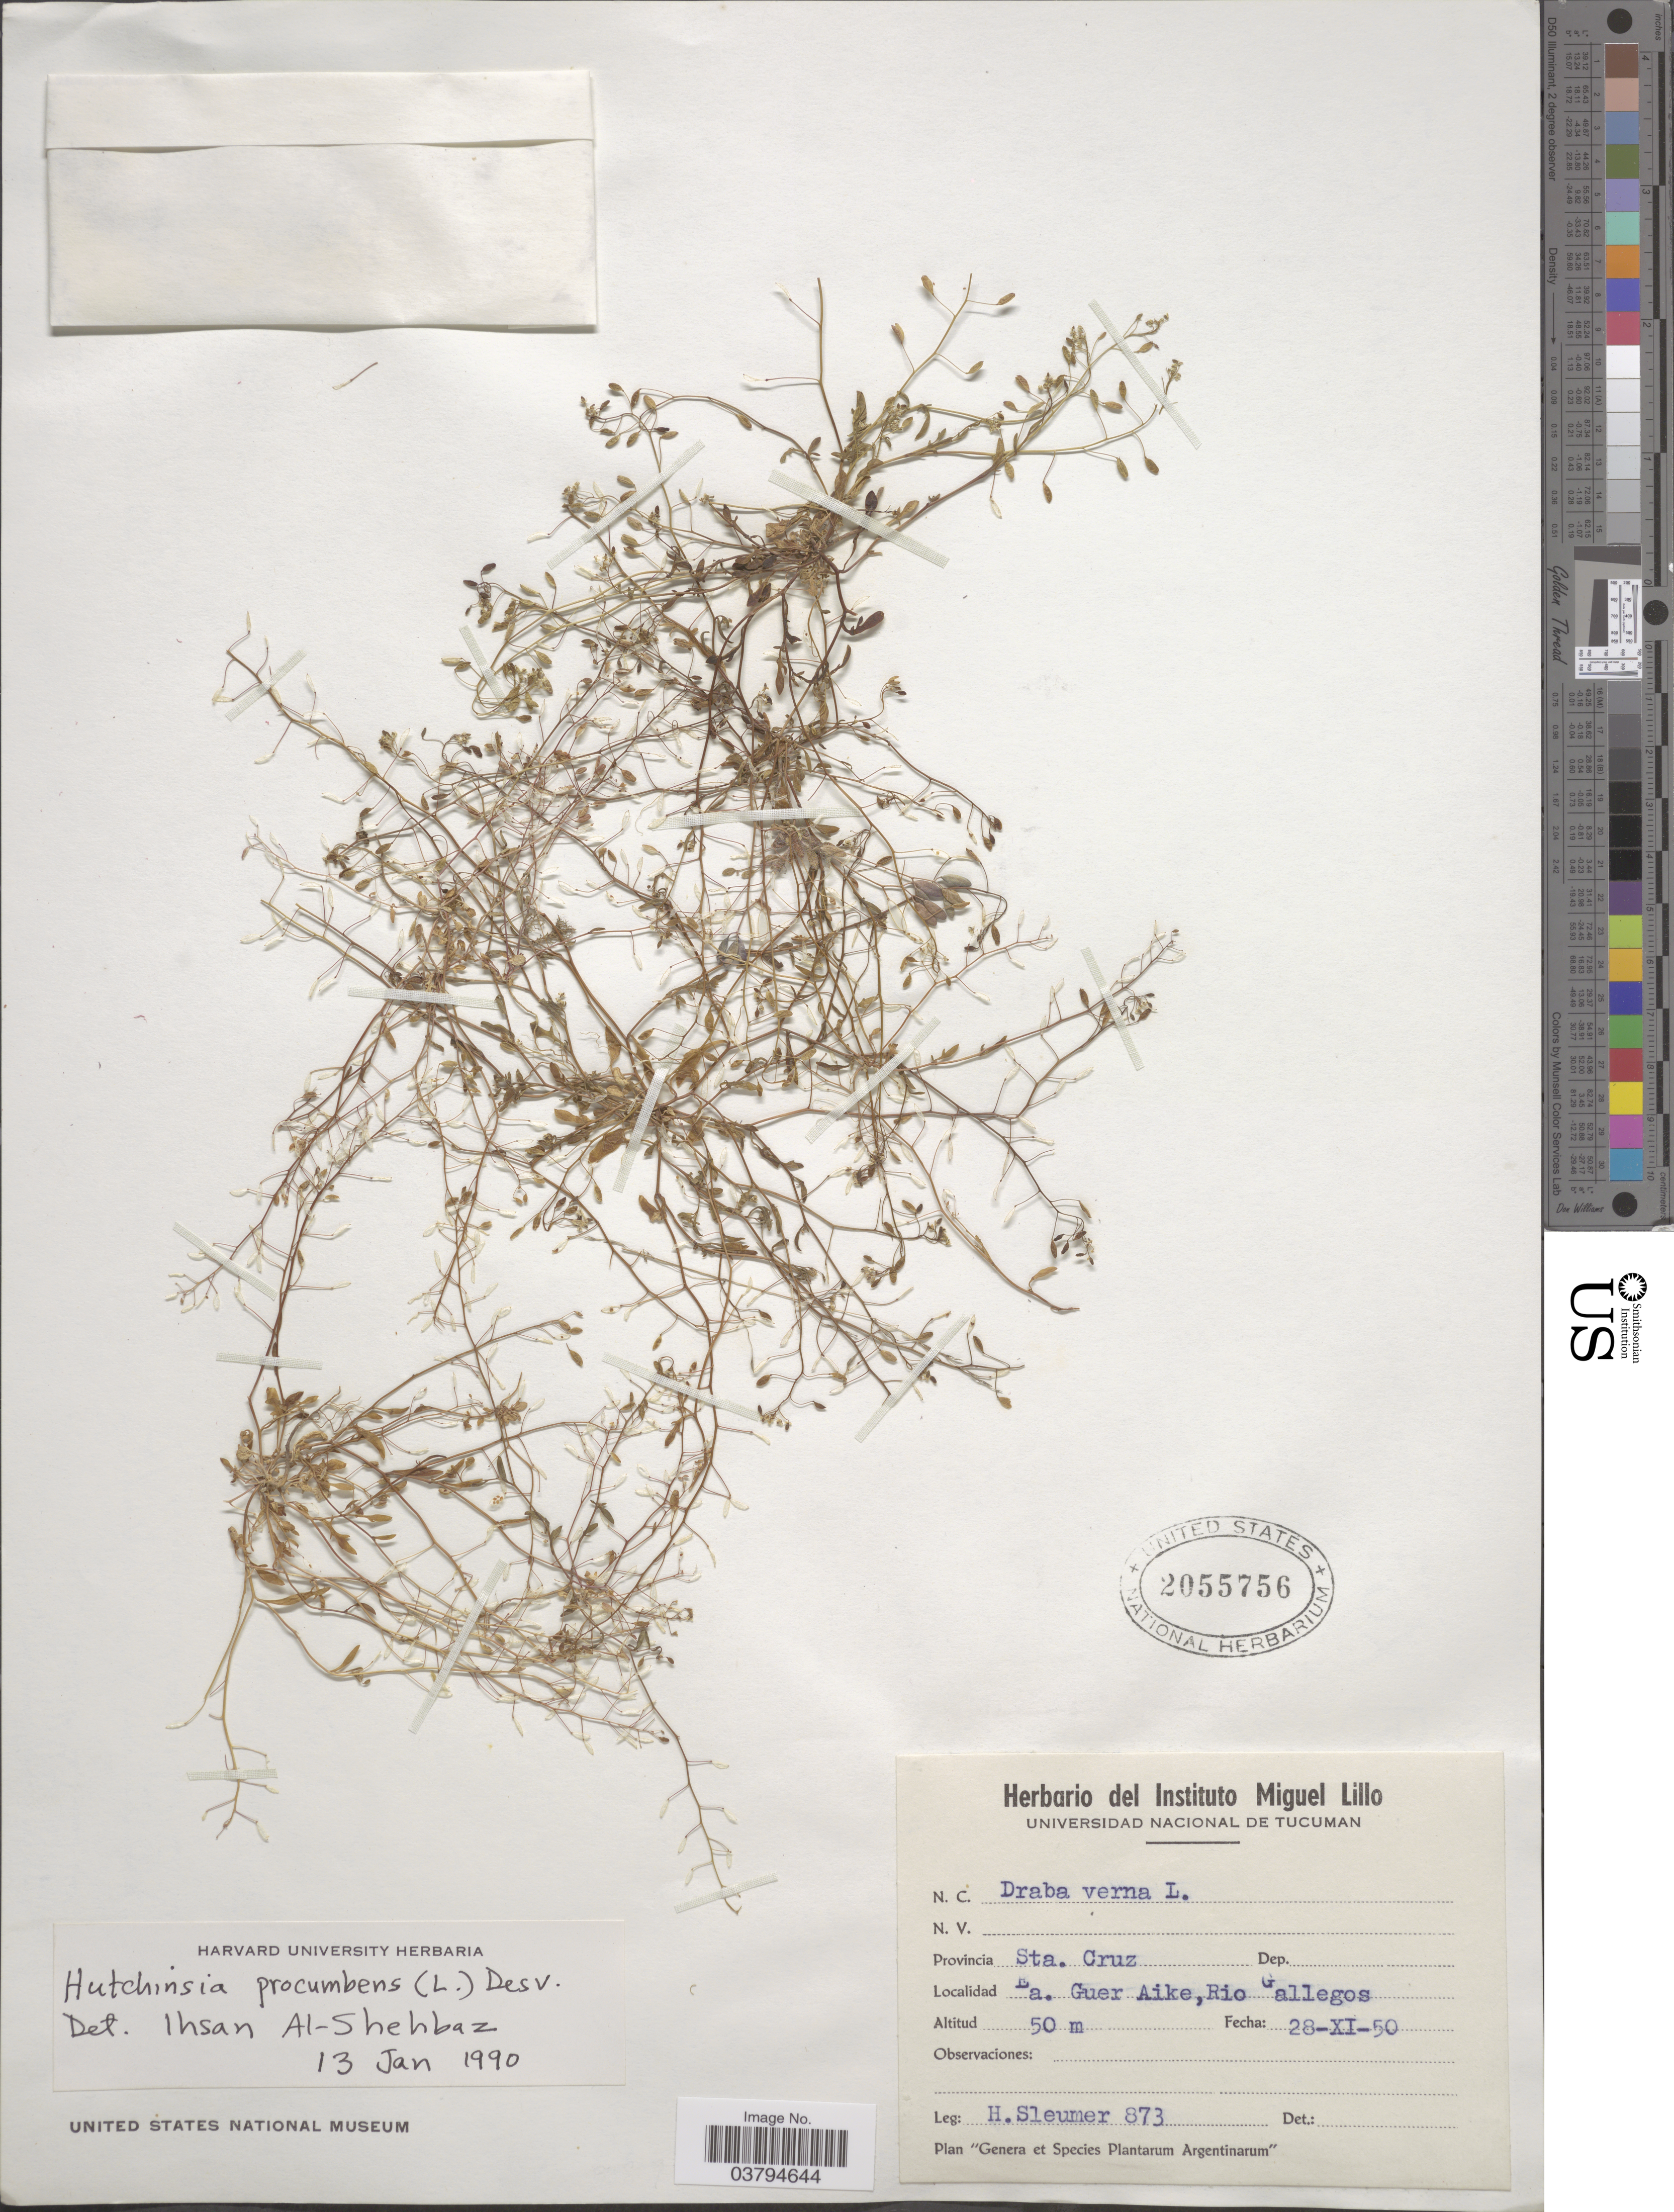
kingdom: Plantae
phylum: Tracheophyta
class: Magnoliopsida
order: Brassicales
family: Brassicaceae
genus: Hornungia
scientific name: Hornungia procumbens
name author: (L.) Hayek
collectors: H. O. Sleumer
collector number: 873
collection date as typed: Transcribed d/m/y: 28/11/50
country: Argentina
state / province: Santa Cruz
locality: Ea. Guer Aike, Rio Gallegos.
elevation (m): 50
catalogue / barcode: US 2055756